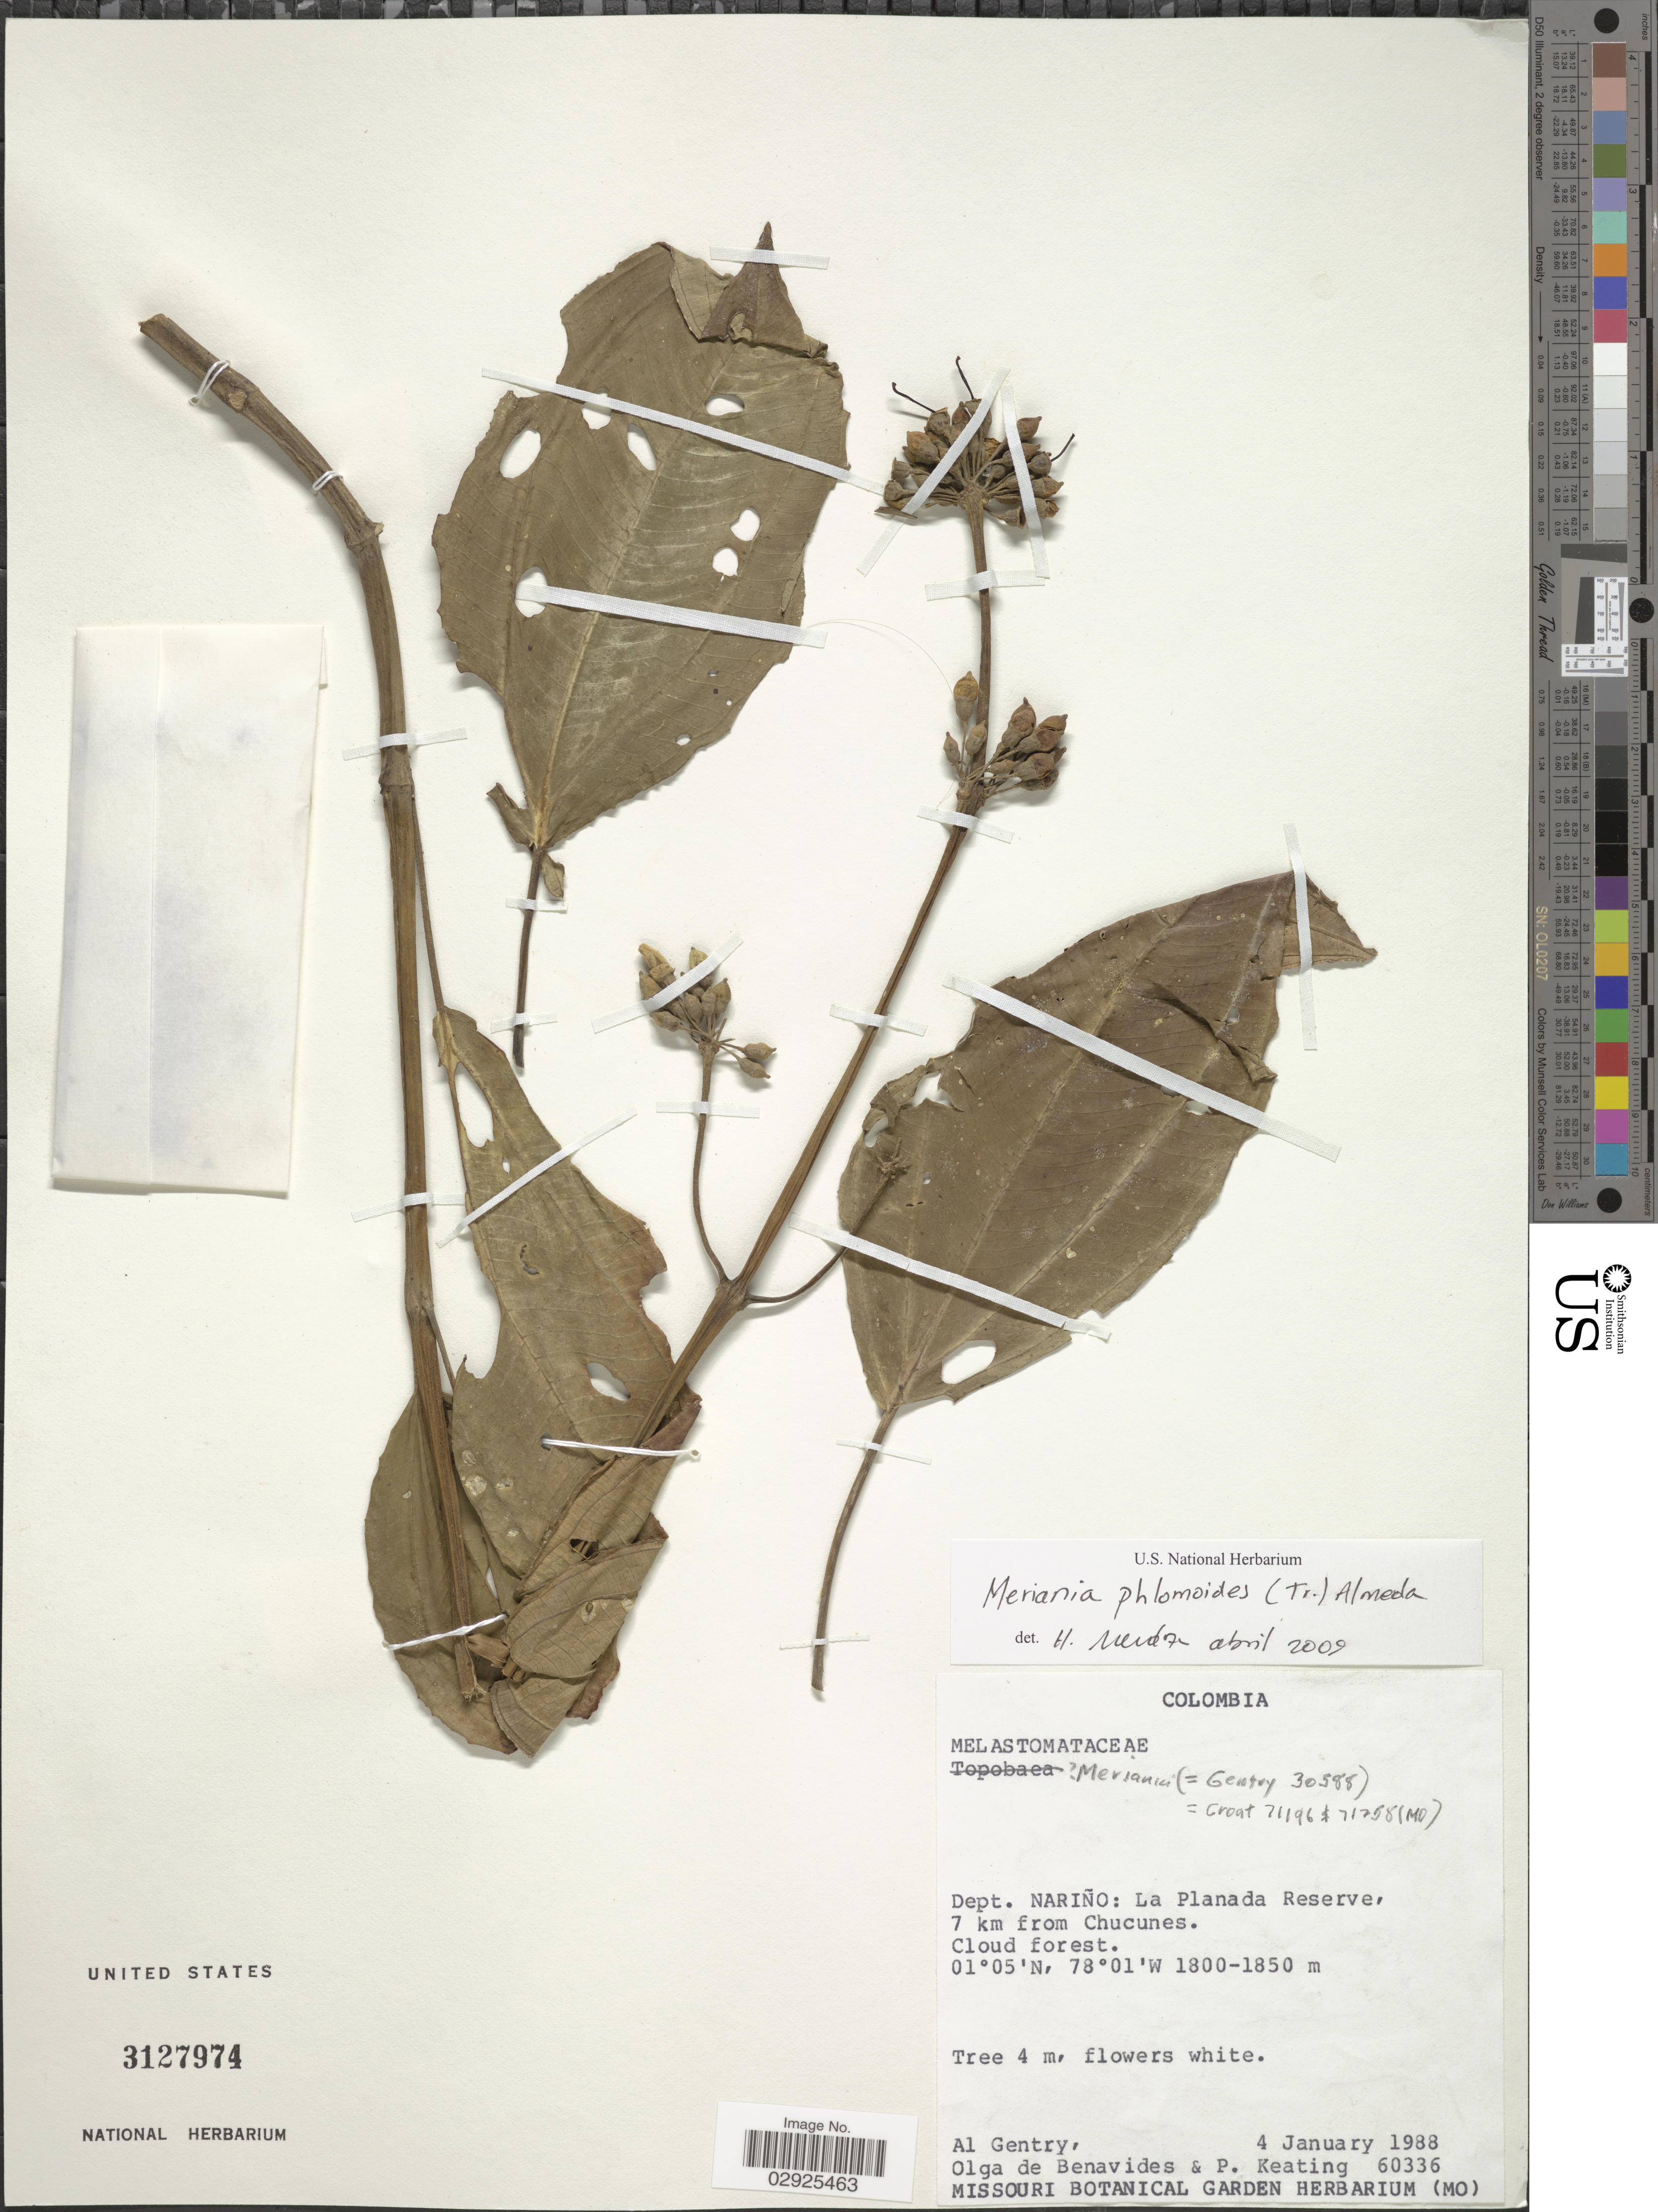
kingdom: Plantae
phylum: Tracheophyta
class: Magnoliopsida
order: Myrtales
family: Melastomataceae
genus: Meriania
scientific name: Meriania phlomoides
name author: (Triana) Almeda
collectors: A. H. Gentry, Olga S. de Benavides & P. Keating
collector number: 60336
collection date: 1988-01-04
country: Colombia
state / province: Nariño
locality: Dept. Nariño: La Planada Reserve, 7 km from Chucunes.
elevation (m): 1800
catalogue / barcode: US 3127974